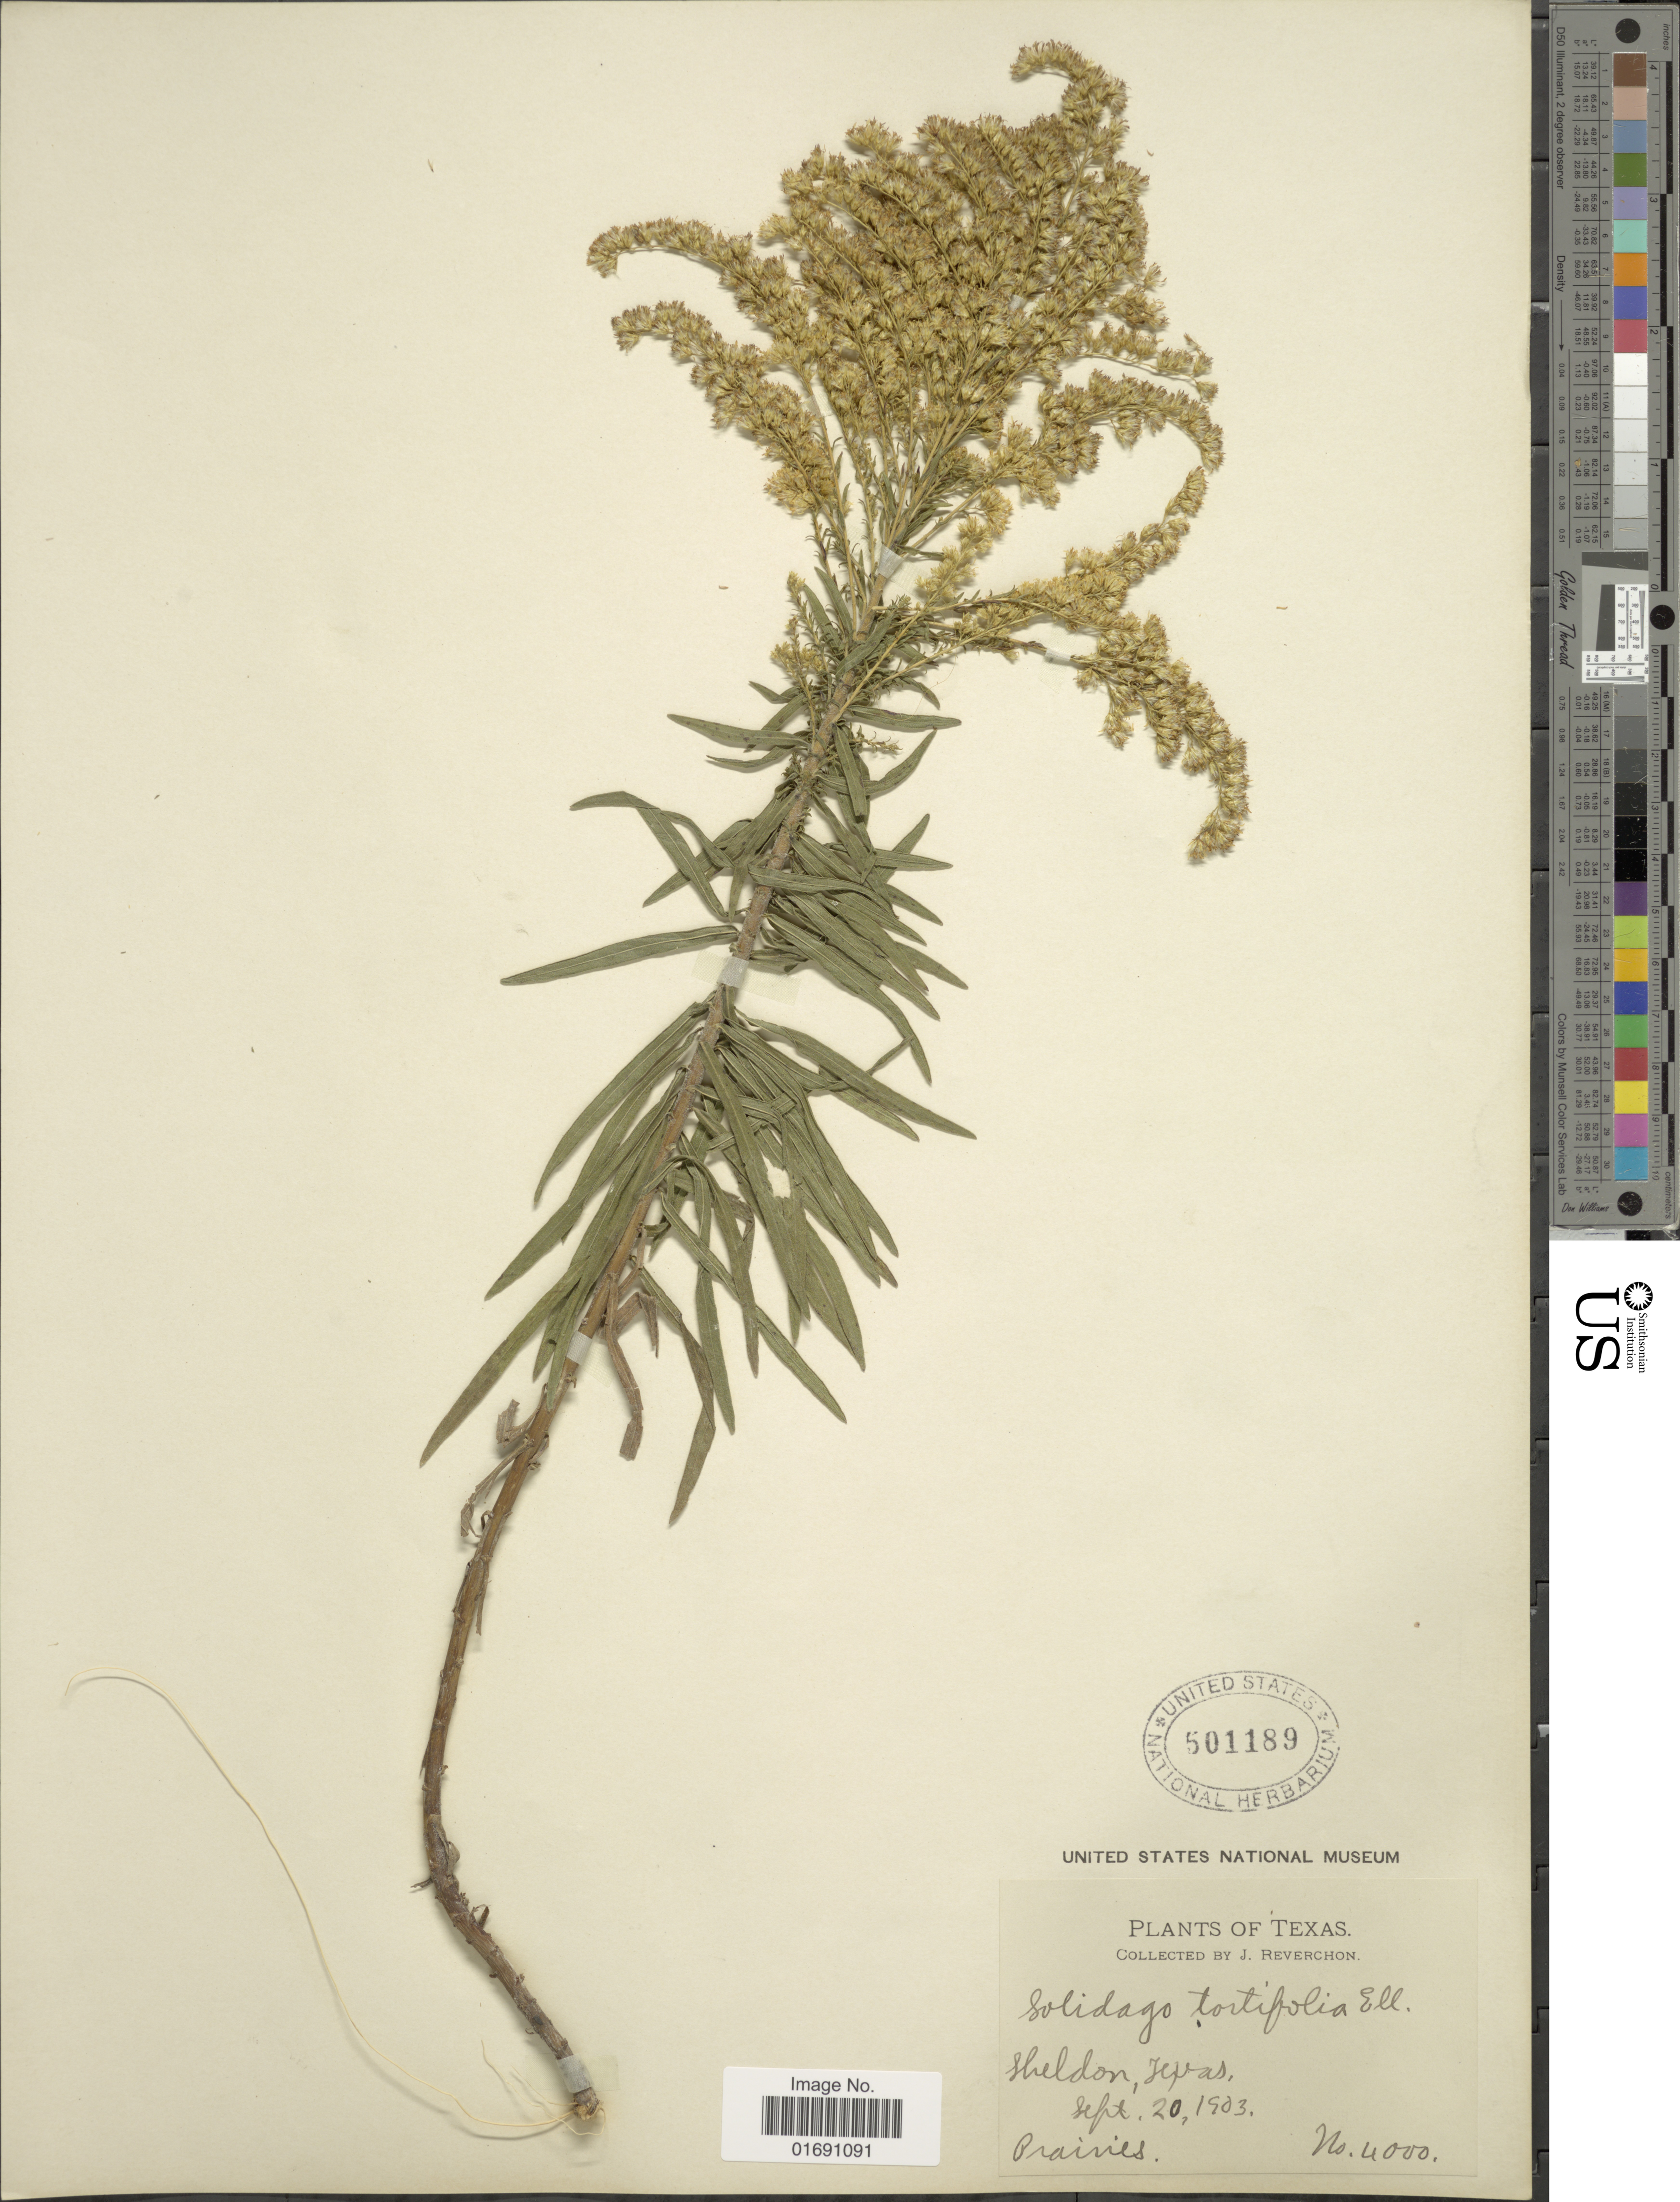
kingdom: Plantae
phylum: Tracheophyta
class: Magnoliopsida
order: Asterales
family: Asteraceae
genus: Solidago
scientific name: Solidago tortifolia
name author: Elliott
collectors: J. Reverchon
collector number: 4000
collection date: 1903-09-20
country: United States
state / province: Texas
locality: Sheldon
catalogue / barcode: US 501189